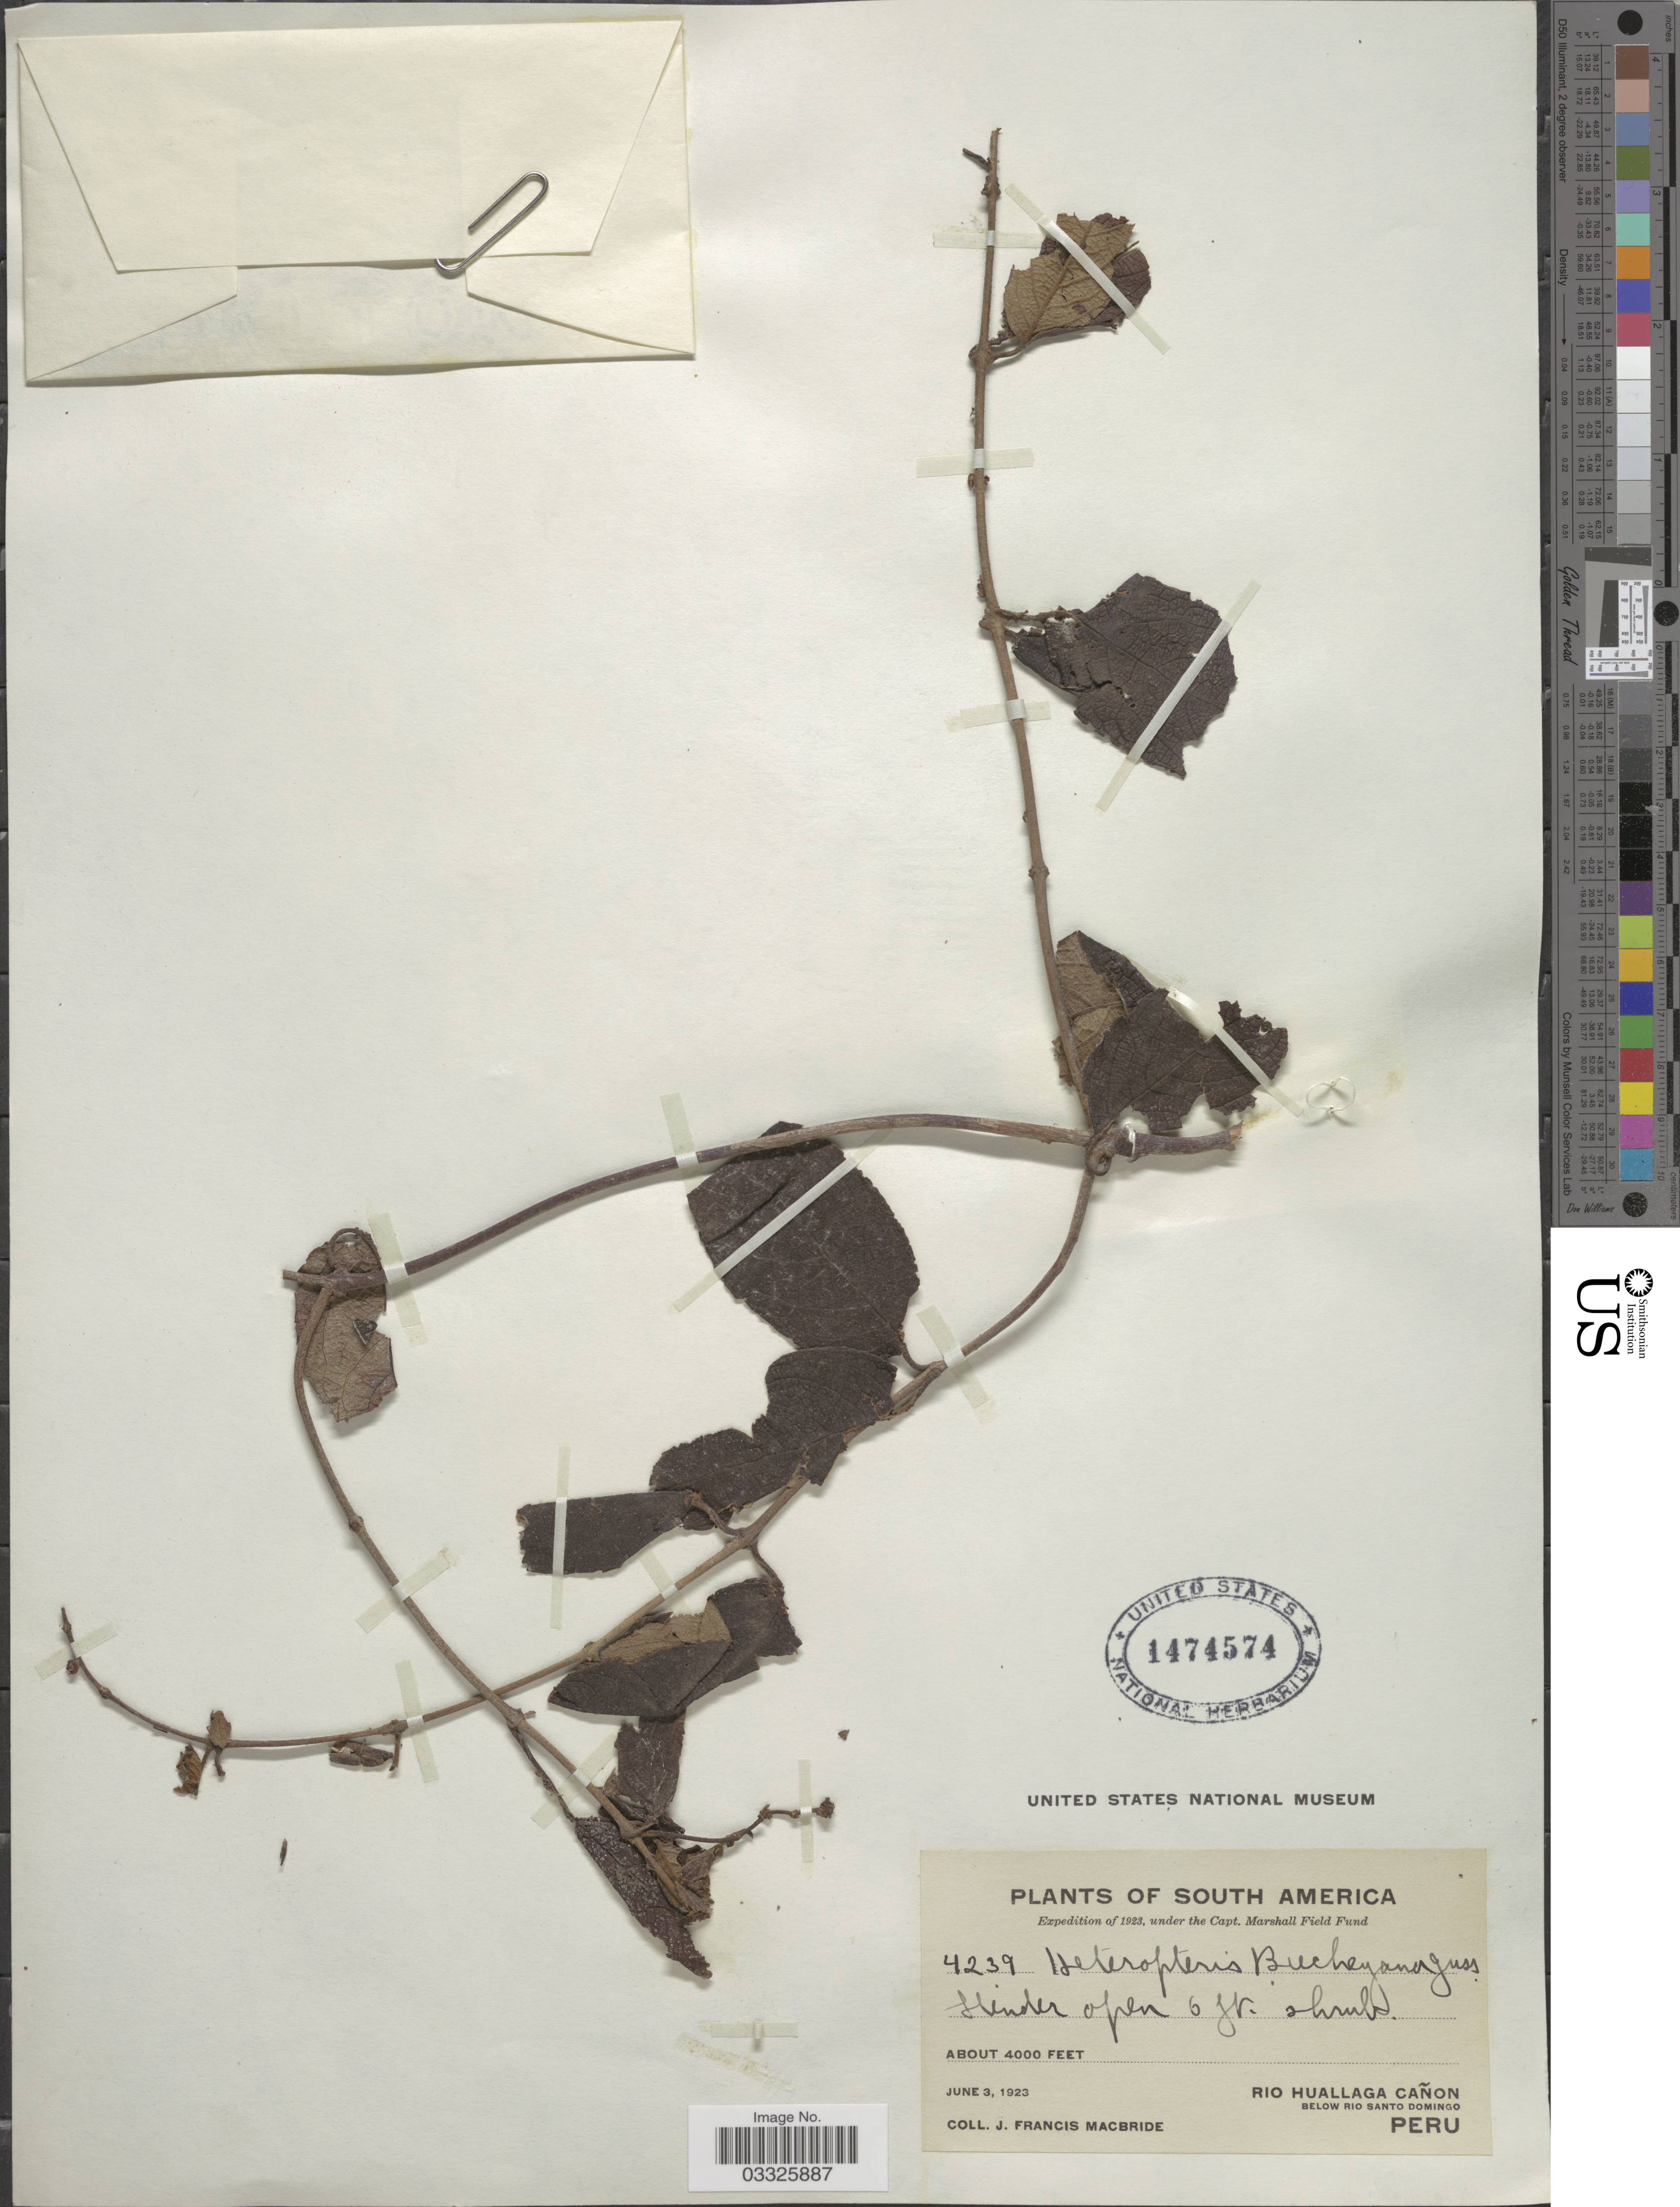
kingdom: Plantae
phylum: Tracheophyta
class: Magnoliopsida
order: Malpighiales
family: Malpighiaceae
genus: Heteropterys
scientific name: Heteropterys beecheyana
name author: A. Juss.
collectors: J. F. Macbride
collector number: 4239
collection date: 1923-06-03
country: Peru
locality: Rio Huallaga Cañon. Below Rio Santo Domingo.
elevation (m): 1219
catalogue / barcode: US 1474574